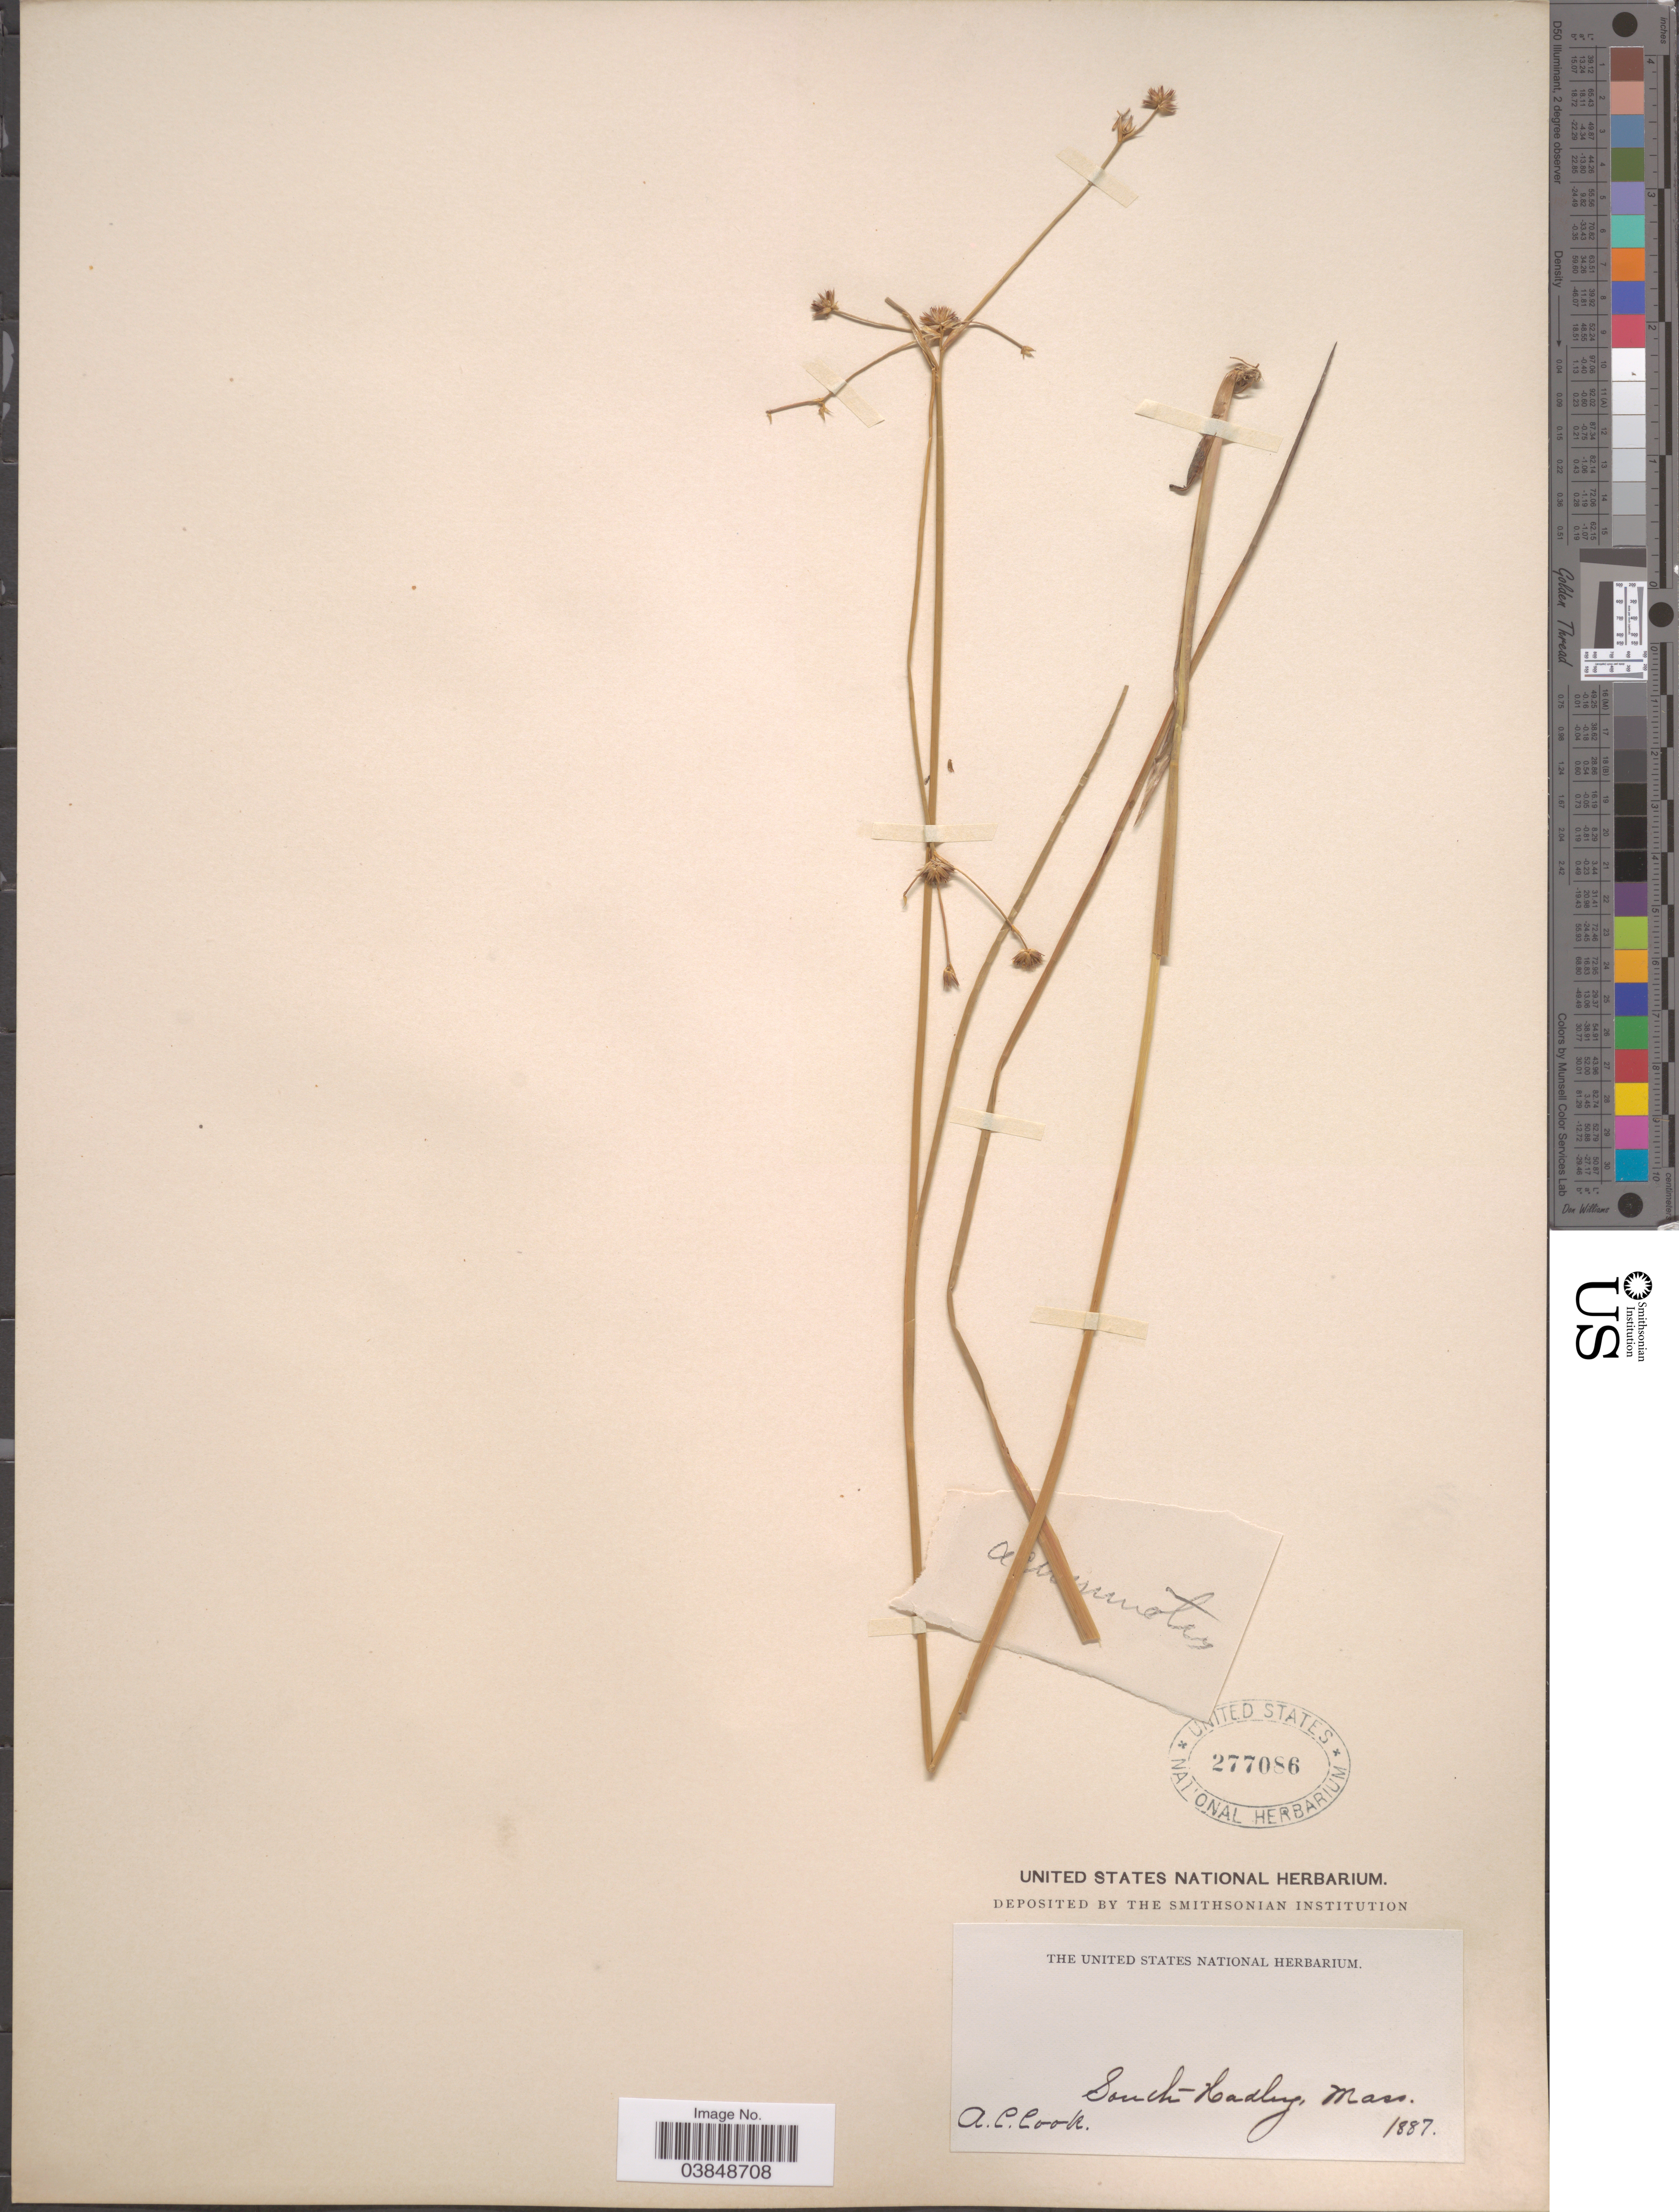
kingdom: Plantae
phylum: Tracheophyta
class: Liliopsida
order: Poales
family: Juncaceae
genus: Juncus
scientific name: Juncus acuminatus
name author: Michx.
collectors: A. Cook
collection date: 1887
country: United States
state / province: Massachusetts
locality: South Hadley.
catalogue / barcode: US 277086